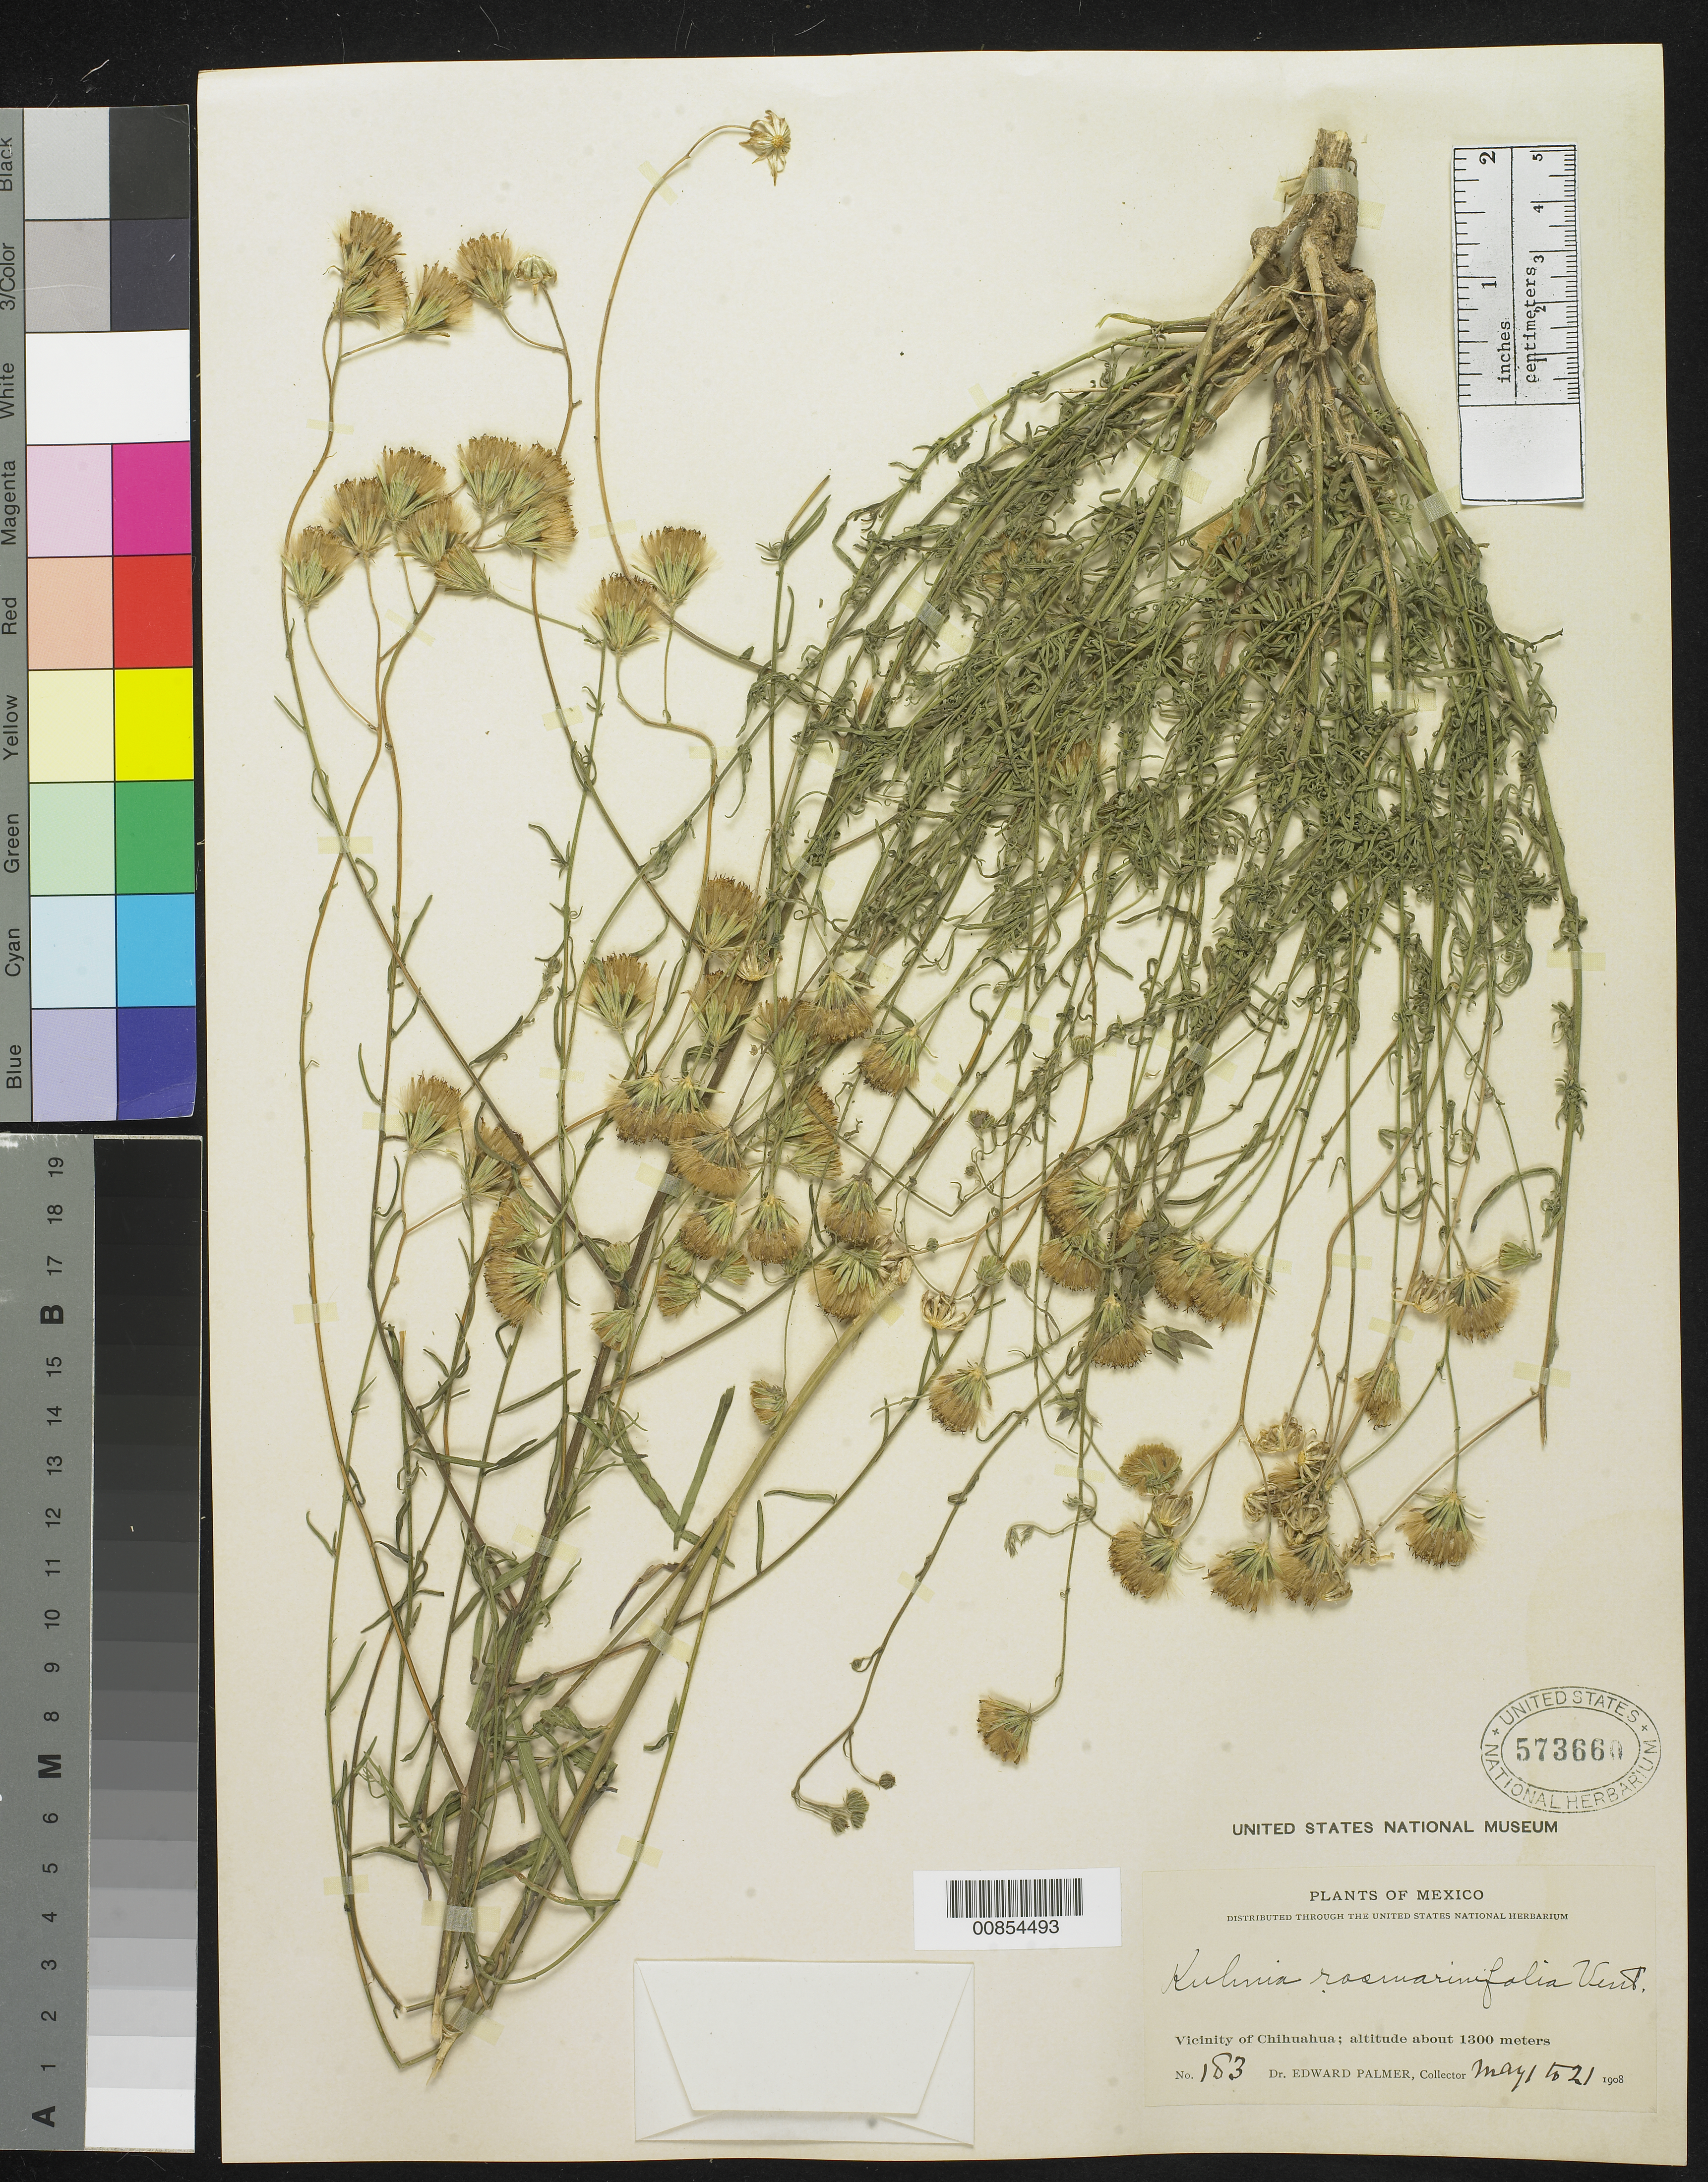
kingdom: Plantae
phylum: Tracheophyta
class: Magnoliopsida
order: Asterales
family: Asteraceae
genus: Brickellia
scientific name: Brickellia rosmarinifolia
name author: (Vent.) W.A. Weber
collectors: E. Palmer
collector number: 183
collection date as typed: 01 May 1908 to 21 May 1908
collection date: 1908-05-01/1908-05-21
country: Mexico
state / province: Chihuahua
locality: Vicinity of Chihuahua.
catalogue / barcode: US 573660